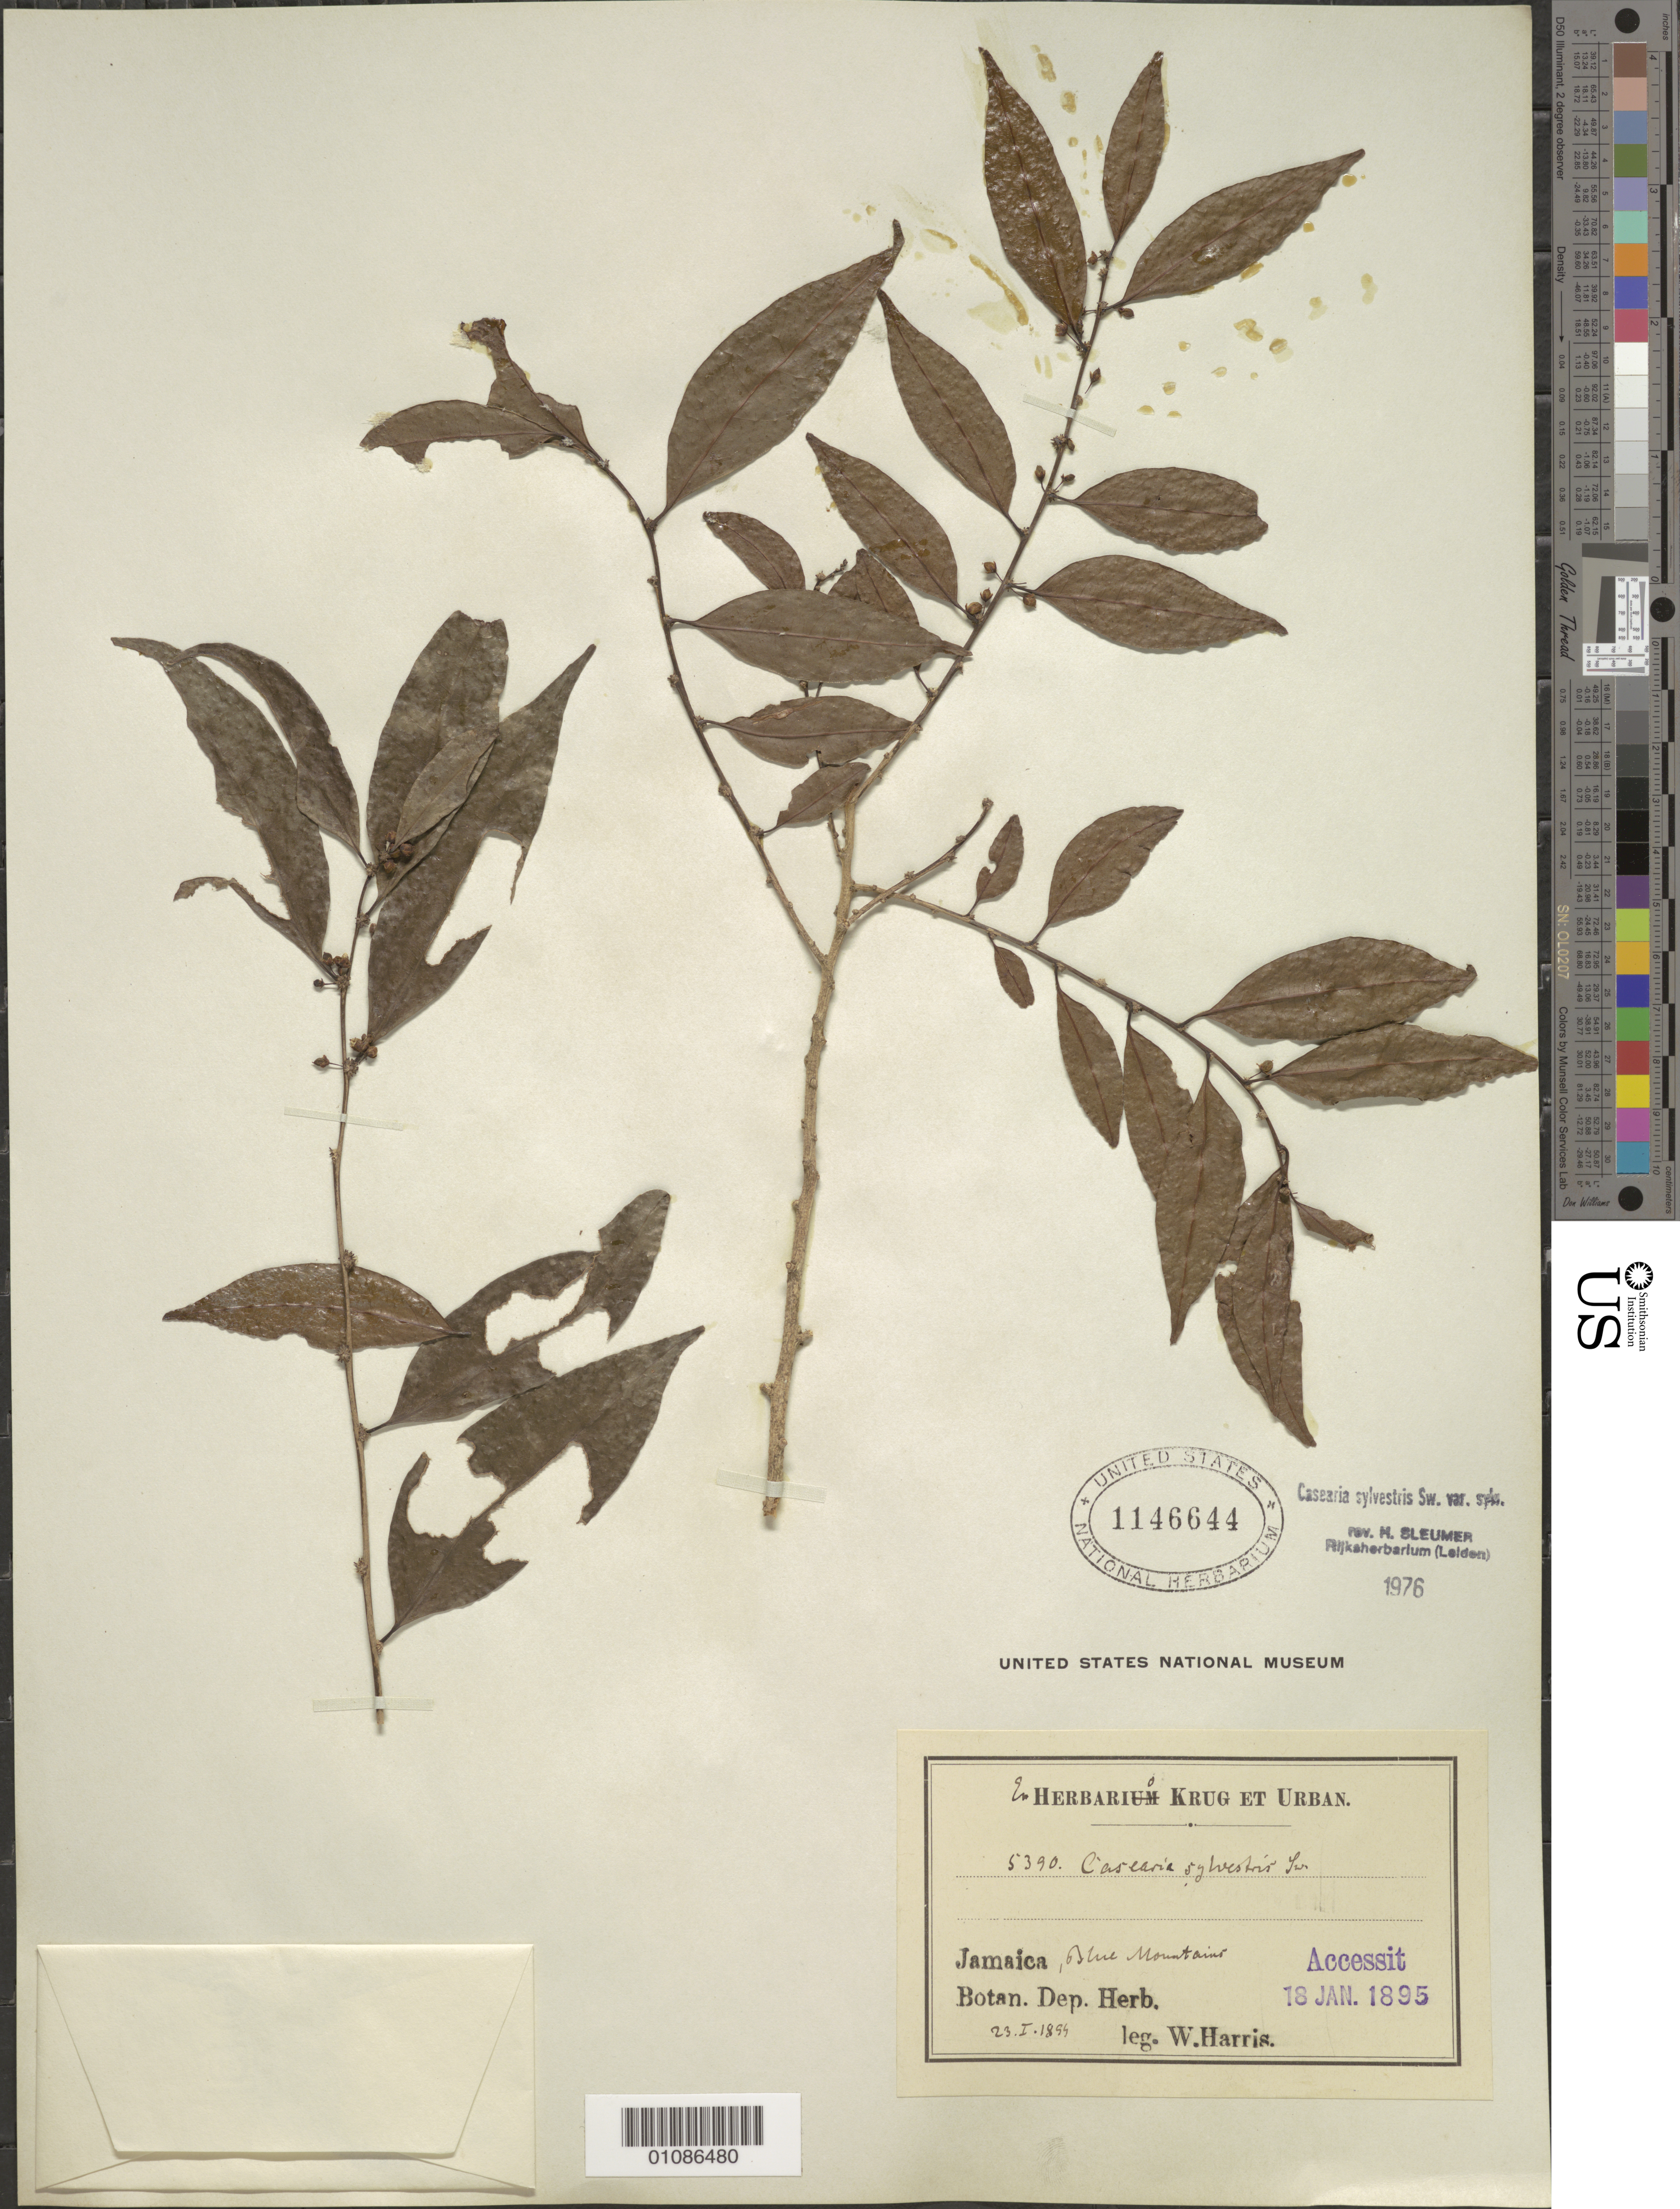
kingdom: Plantae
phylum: Tracheophyta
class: Magnoliopsida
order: Malpighiales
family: Salicaceae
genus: Casearia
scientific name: Casearia sylvestris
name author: Sw.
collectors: W. Harris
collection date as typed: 18 Jan 1895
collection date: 1895-01-18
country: Jamaica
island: Jamaica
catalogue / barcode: US 1146644